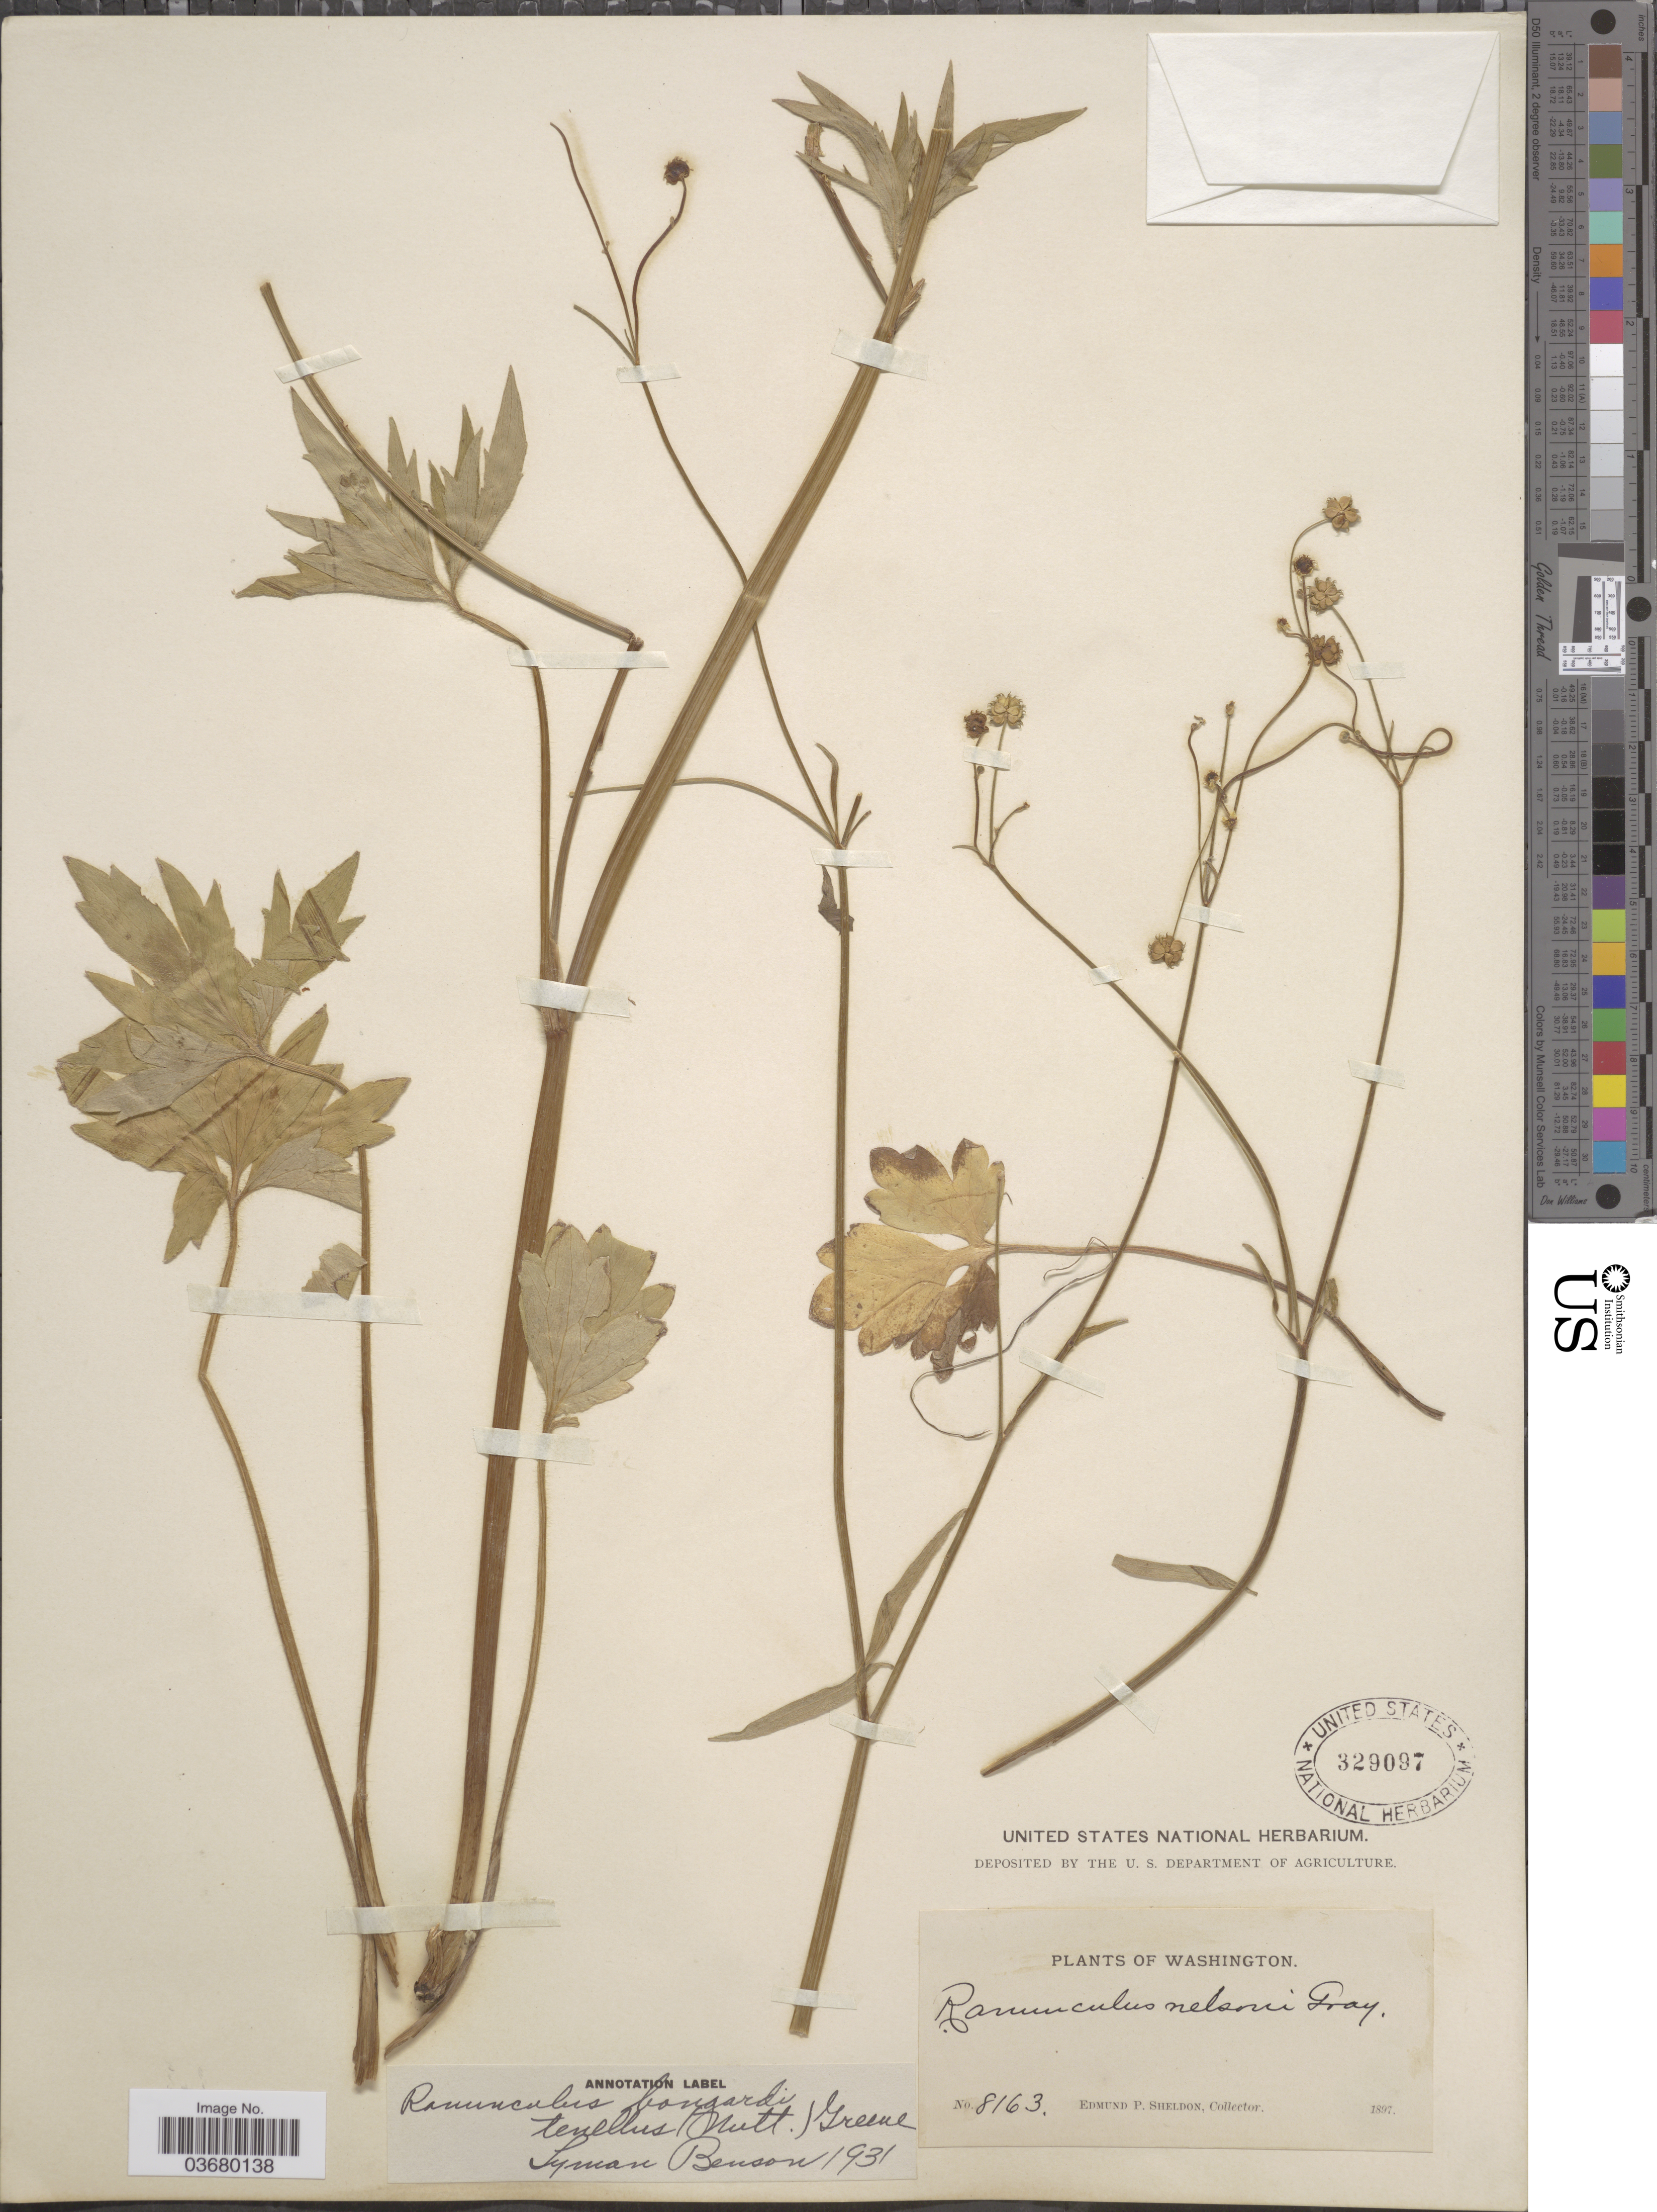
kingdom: Plantae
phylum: Tracheophyta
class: Magnoliopsida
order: Ranunculales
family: Ranunculaceae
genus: Ranunculus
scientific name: Ranunculus bongardii var. tenellus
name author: (A. Gray) Greene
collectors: E. P. Sheldon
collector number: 8163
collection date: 1897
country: United States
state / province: Washington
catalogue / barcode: US 329097